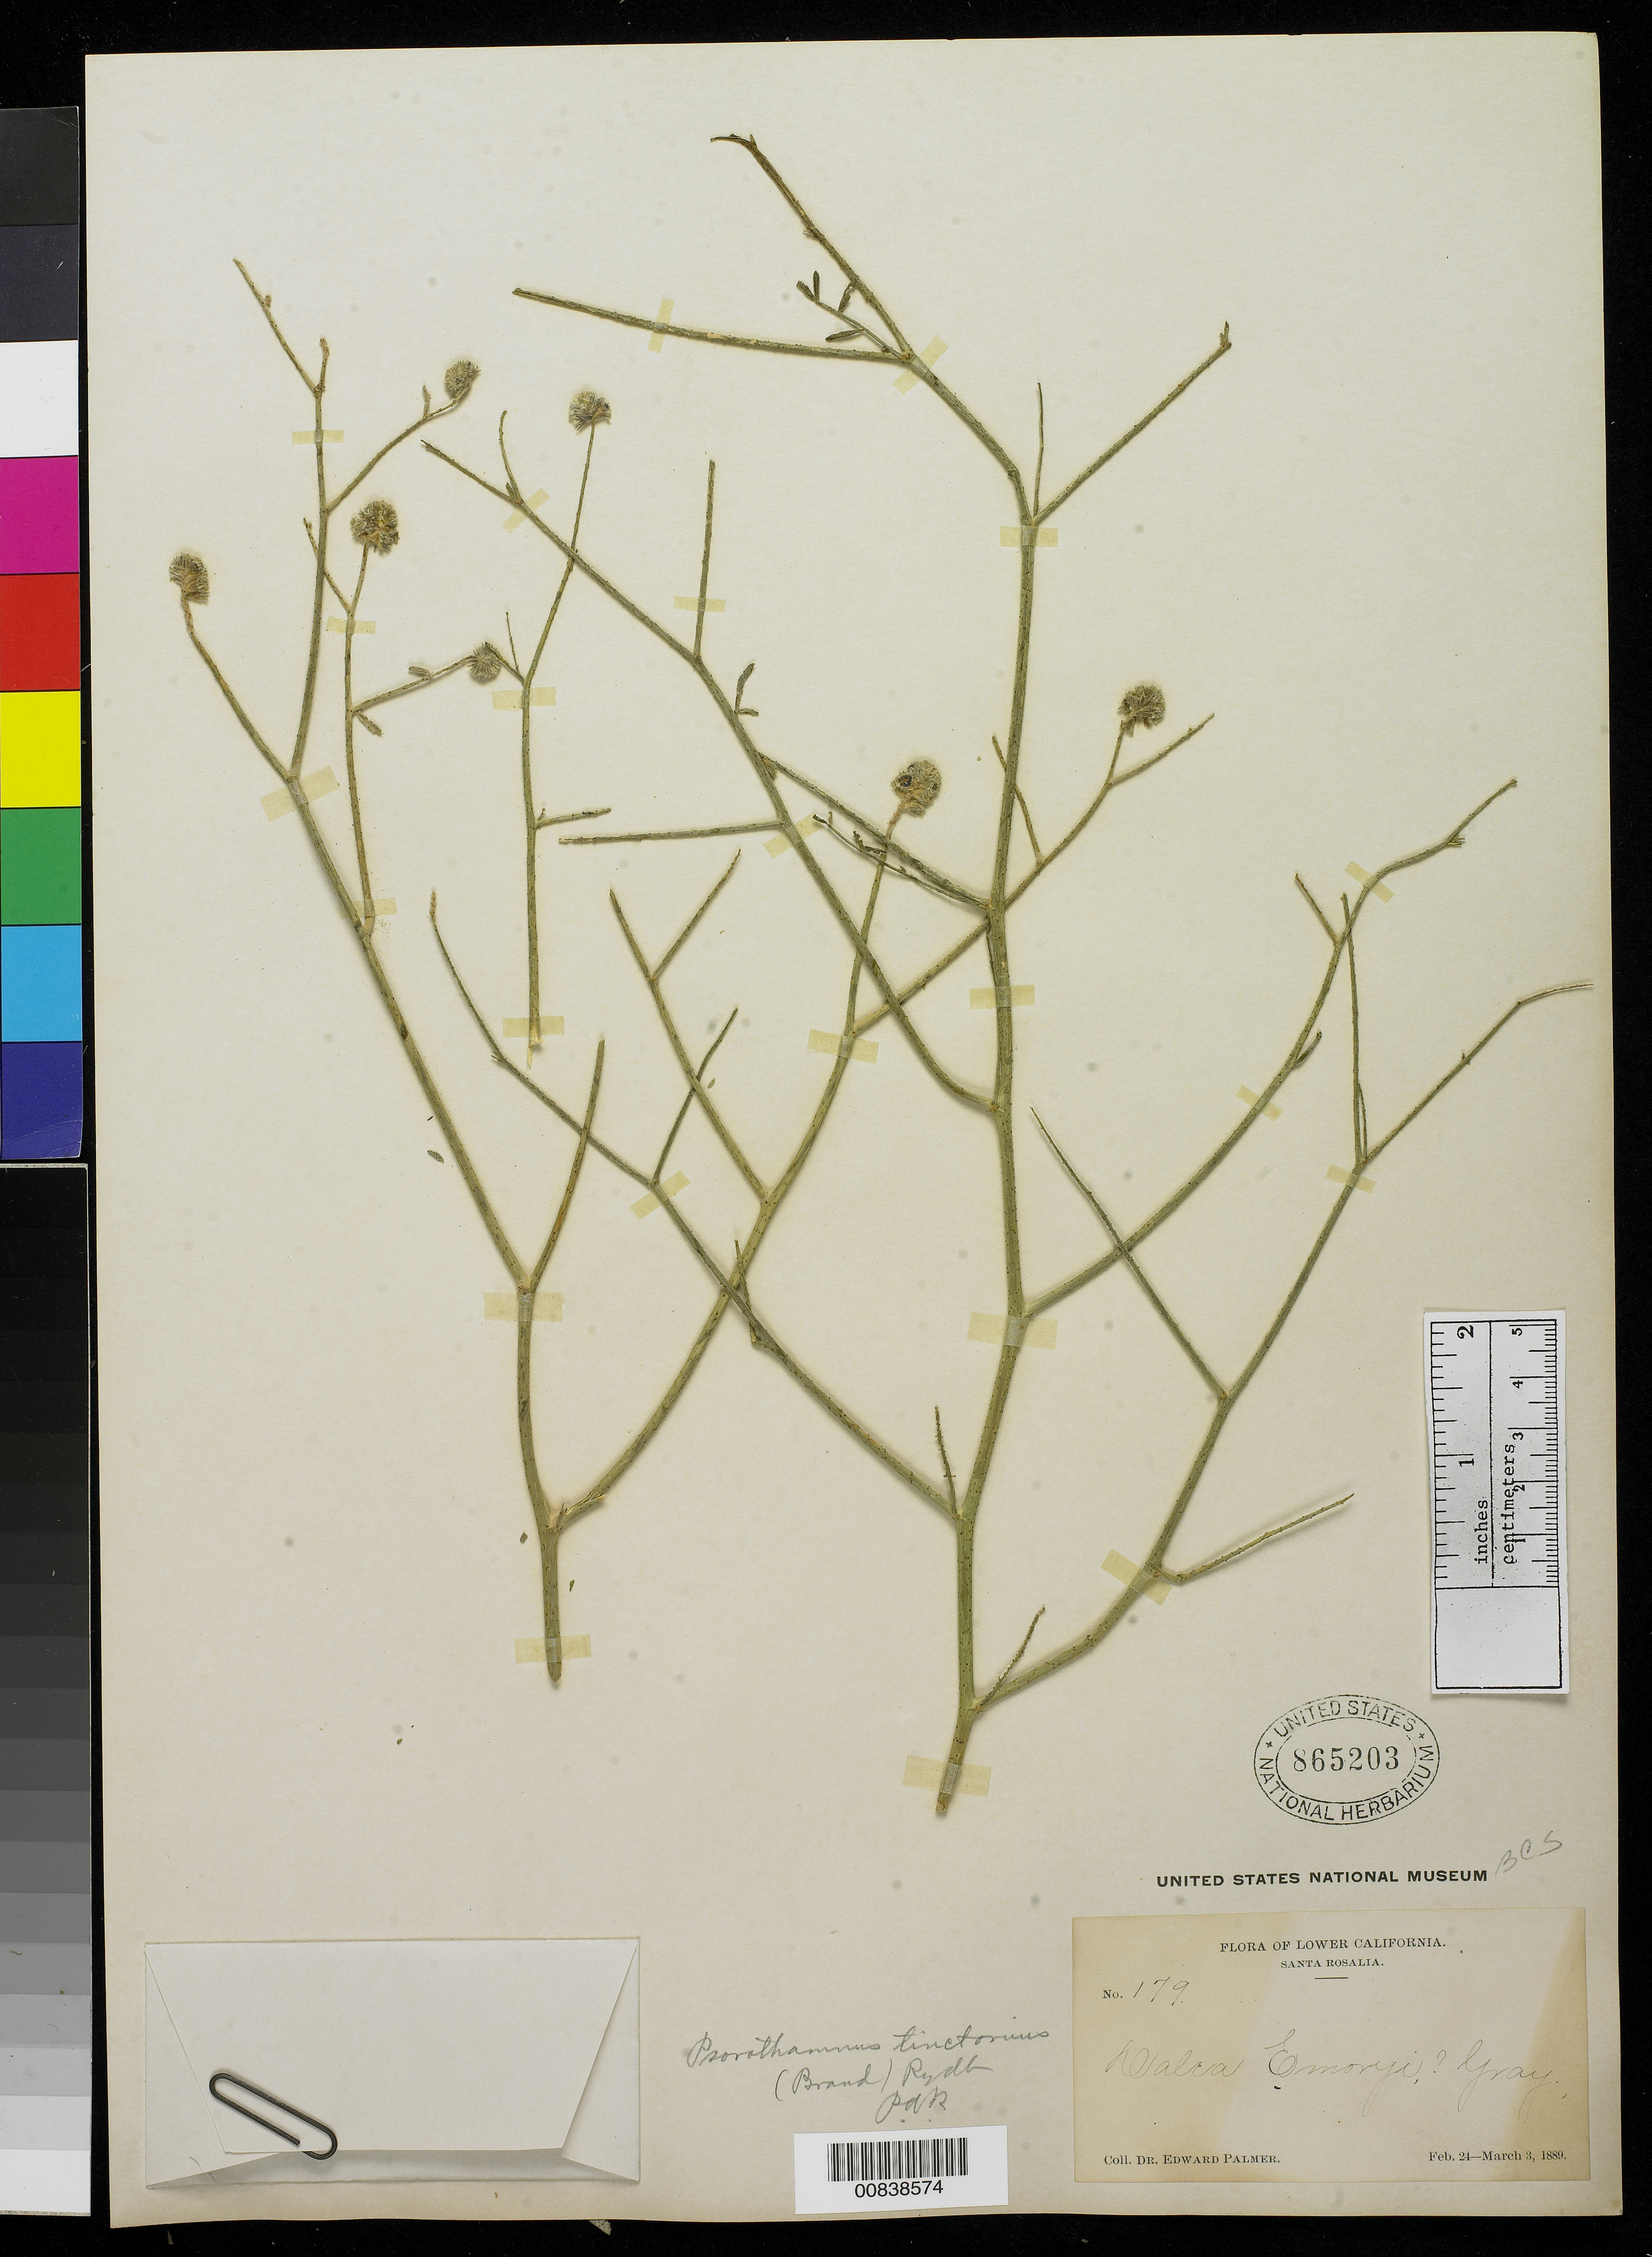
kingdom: Plantae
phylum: Tracheophyta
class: Magnoliopsida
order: Fabales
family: Fabaceae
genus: Psorothamnus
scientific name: Psorothamnus emoryi var. arenarius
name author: (Brandegee) Rydb.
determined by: Strong, M. T., (US), Smithsonian Institution - National Museum of Natural History (UNITED STATES)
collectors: E. Palmer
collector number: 179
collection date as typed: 24 Feb 1889 to 03 Mar 1889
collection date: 1889-02-24/1889-03-03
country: Mexico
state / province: Baja California Sur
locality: Lower California, Santa Rosalia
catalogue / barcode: US 865203